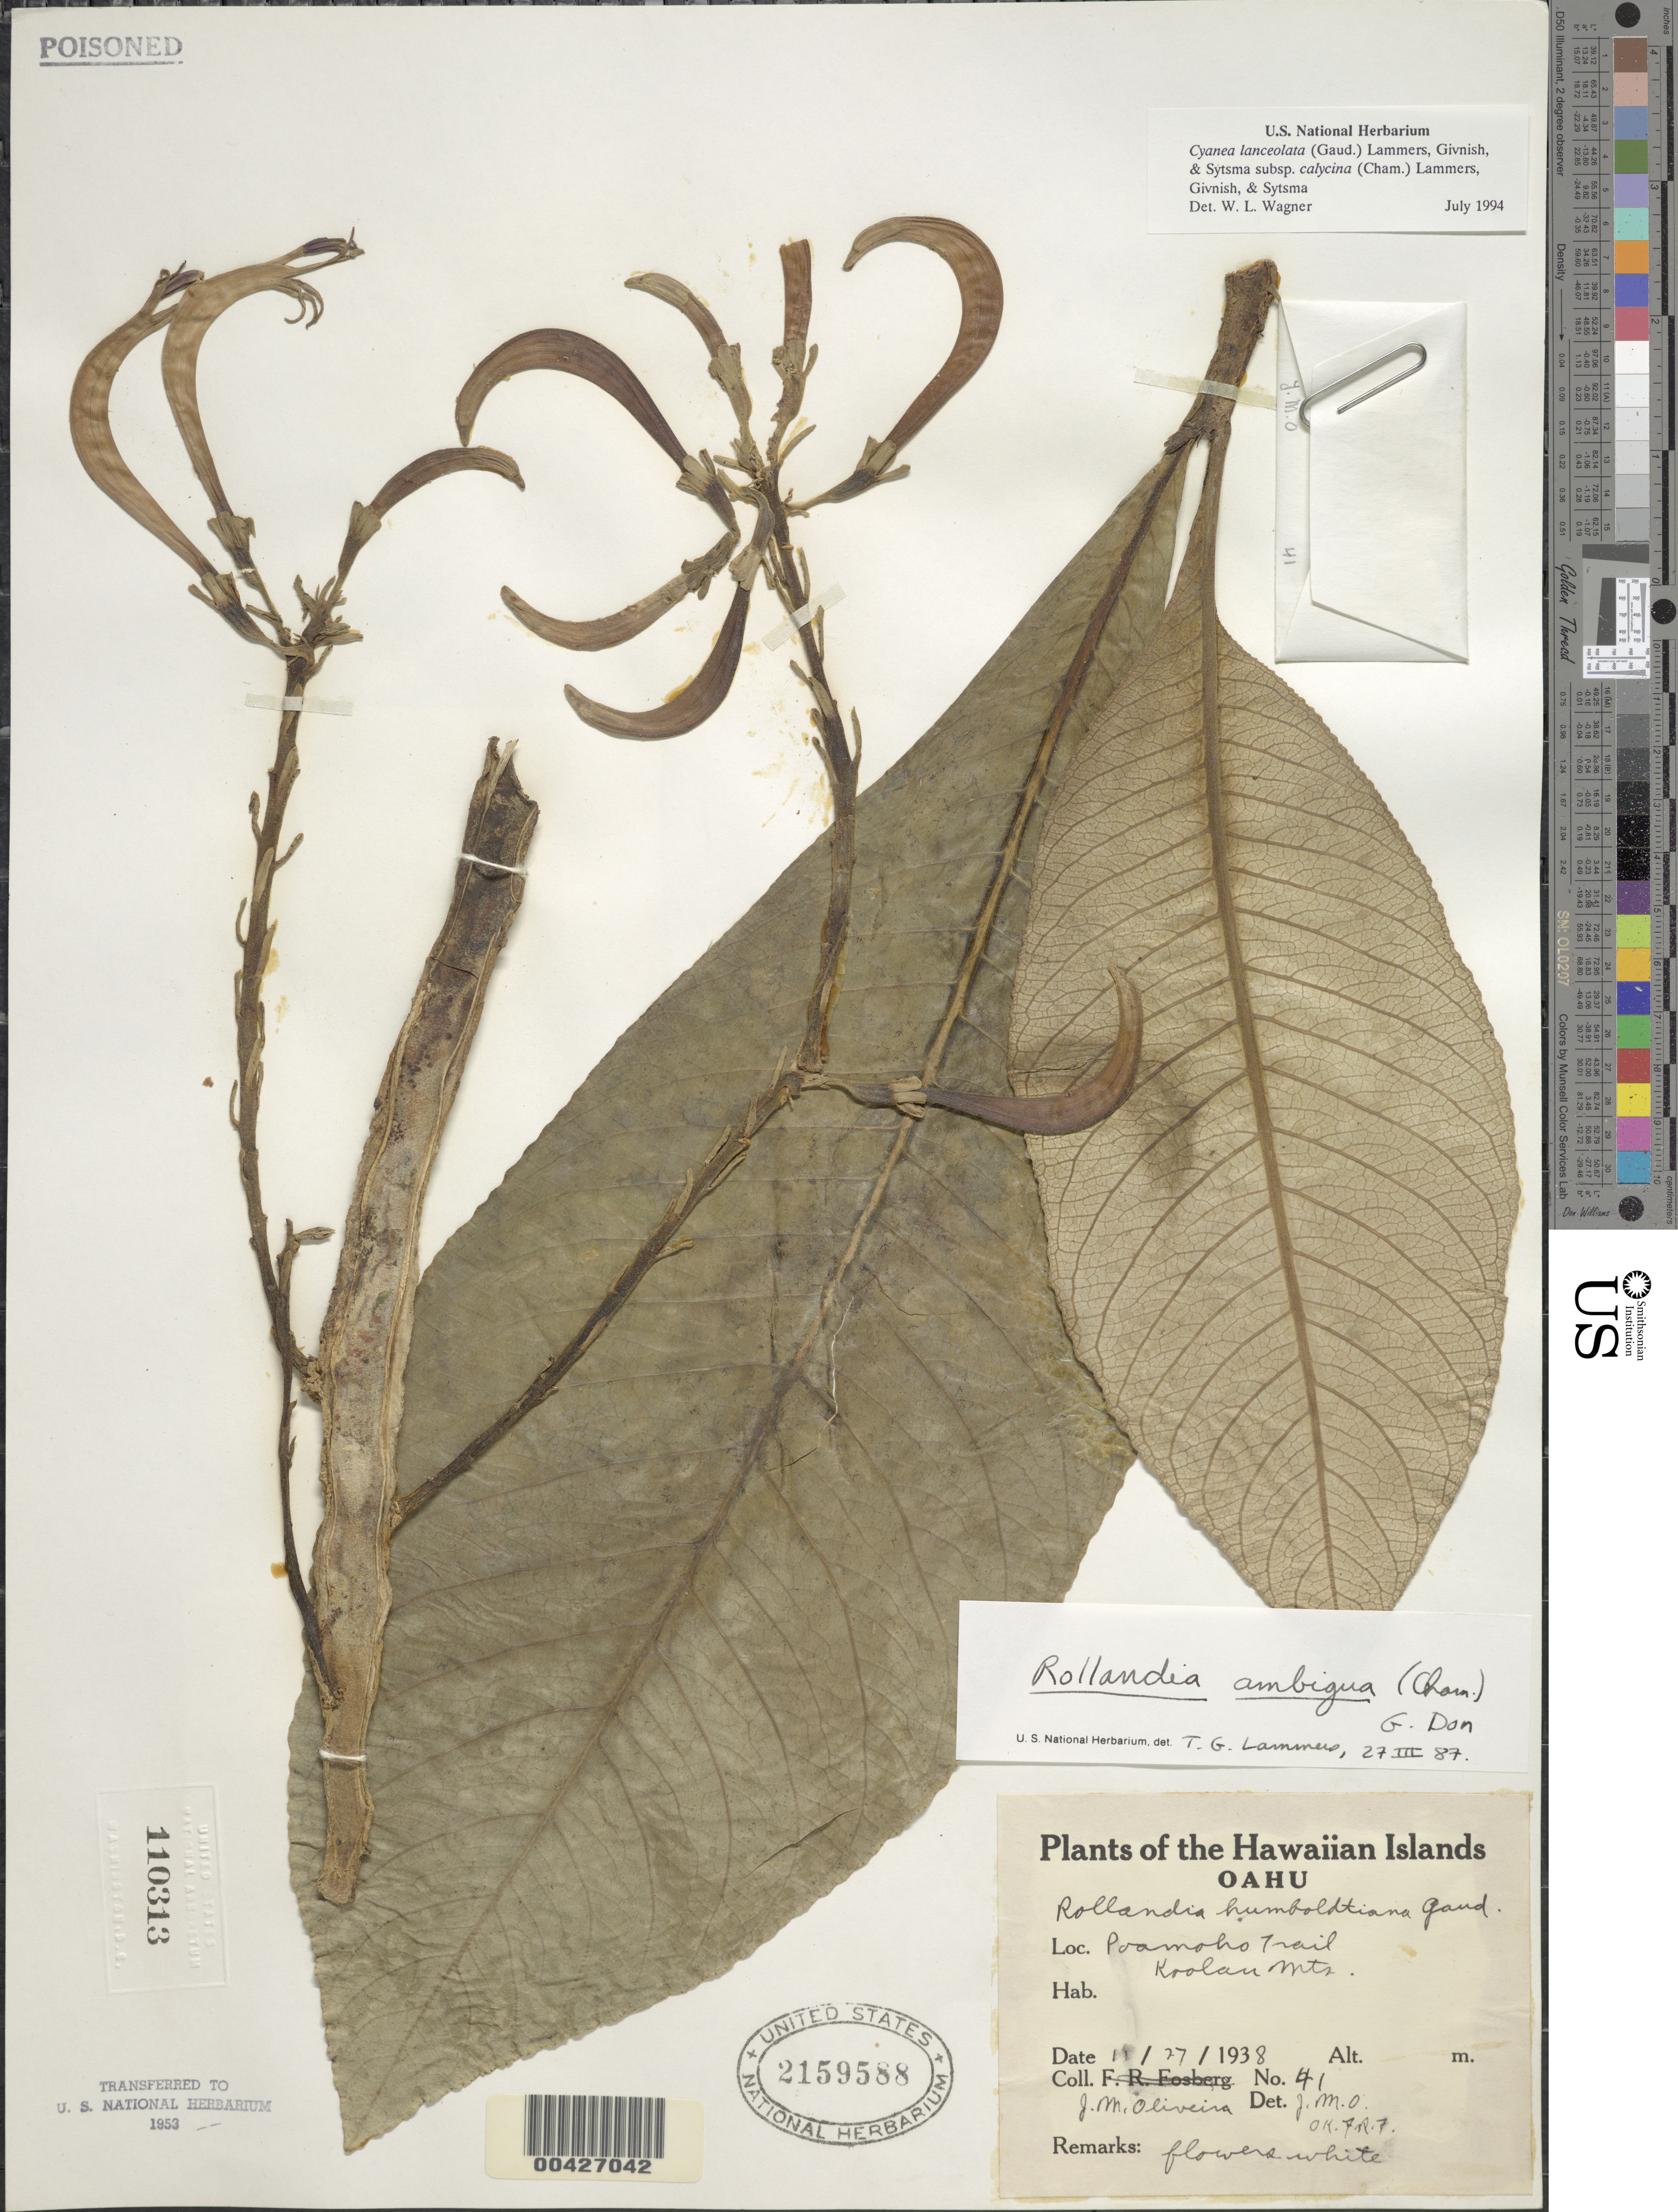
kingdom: Plantae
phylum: Tracheophyta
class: Magnoliopsida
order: Asterales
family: Campanulaceae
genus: Cyanea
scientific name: Cyanea calycina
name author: (Cham.) Lammers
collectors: J. Oliveira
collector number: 41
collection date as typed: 27 Nov 1938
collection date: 1938-11-27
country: United States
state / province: Hawaii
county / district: Honolulu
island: Oahu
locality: Poamoho Trail, Koolau Mts.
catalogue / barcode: US 2159588